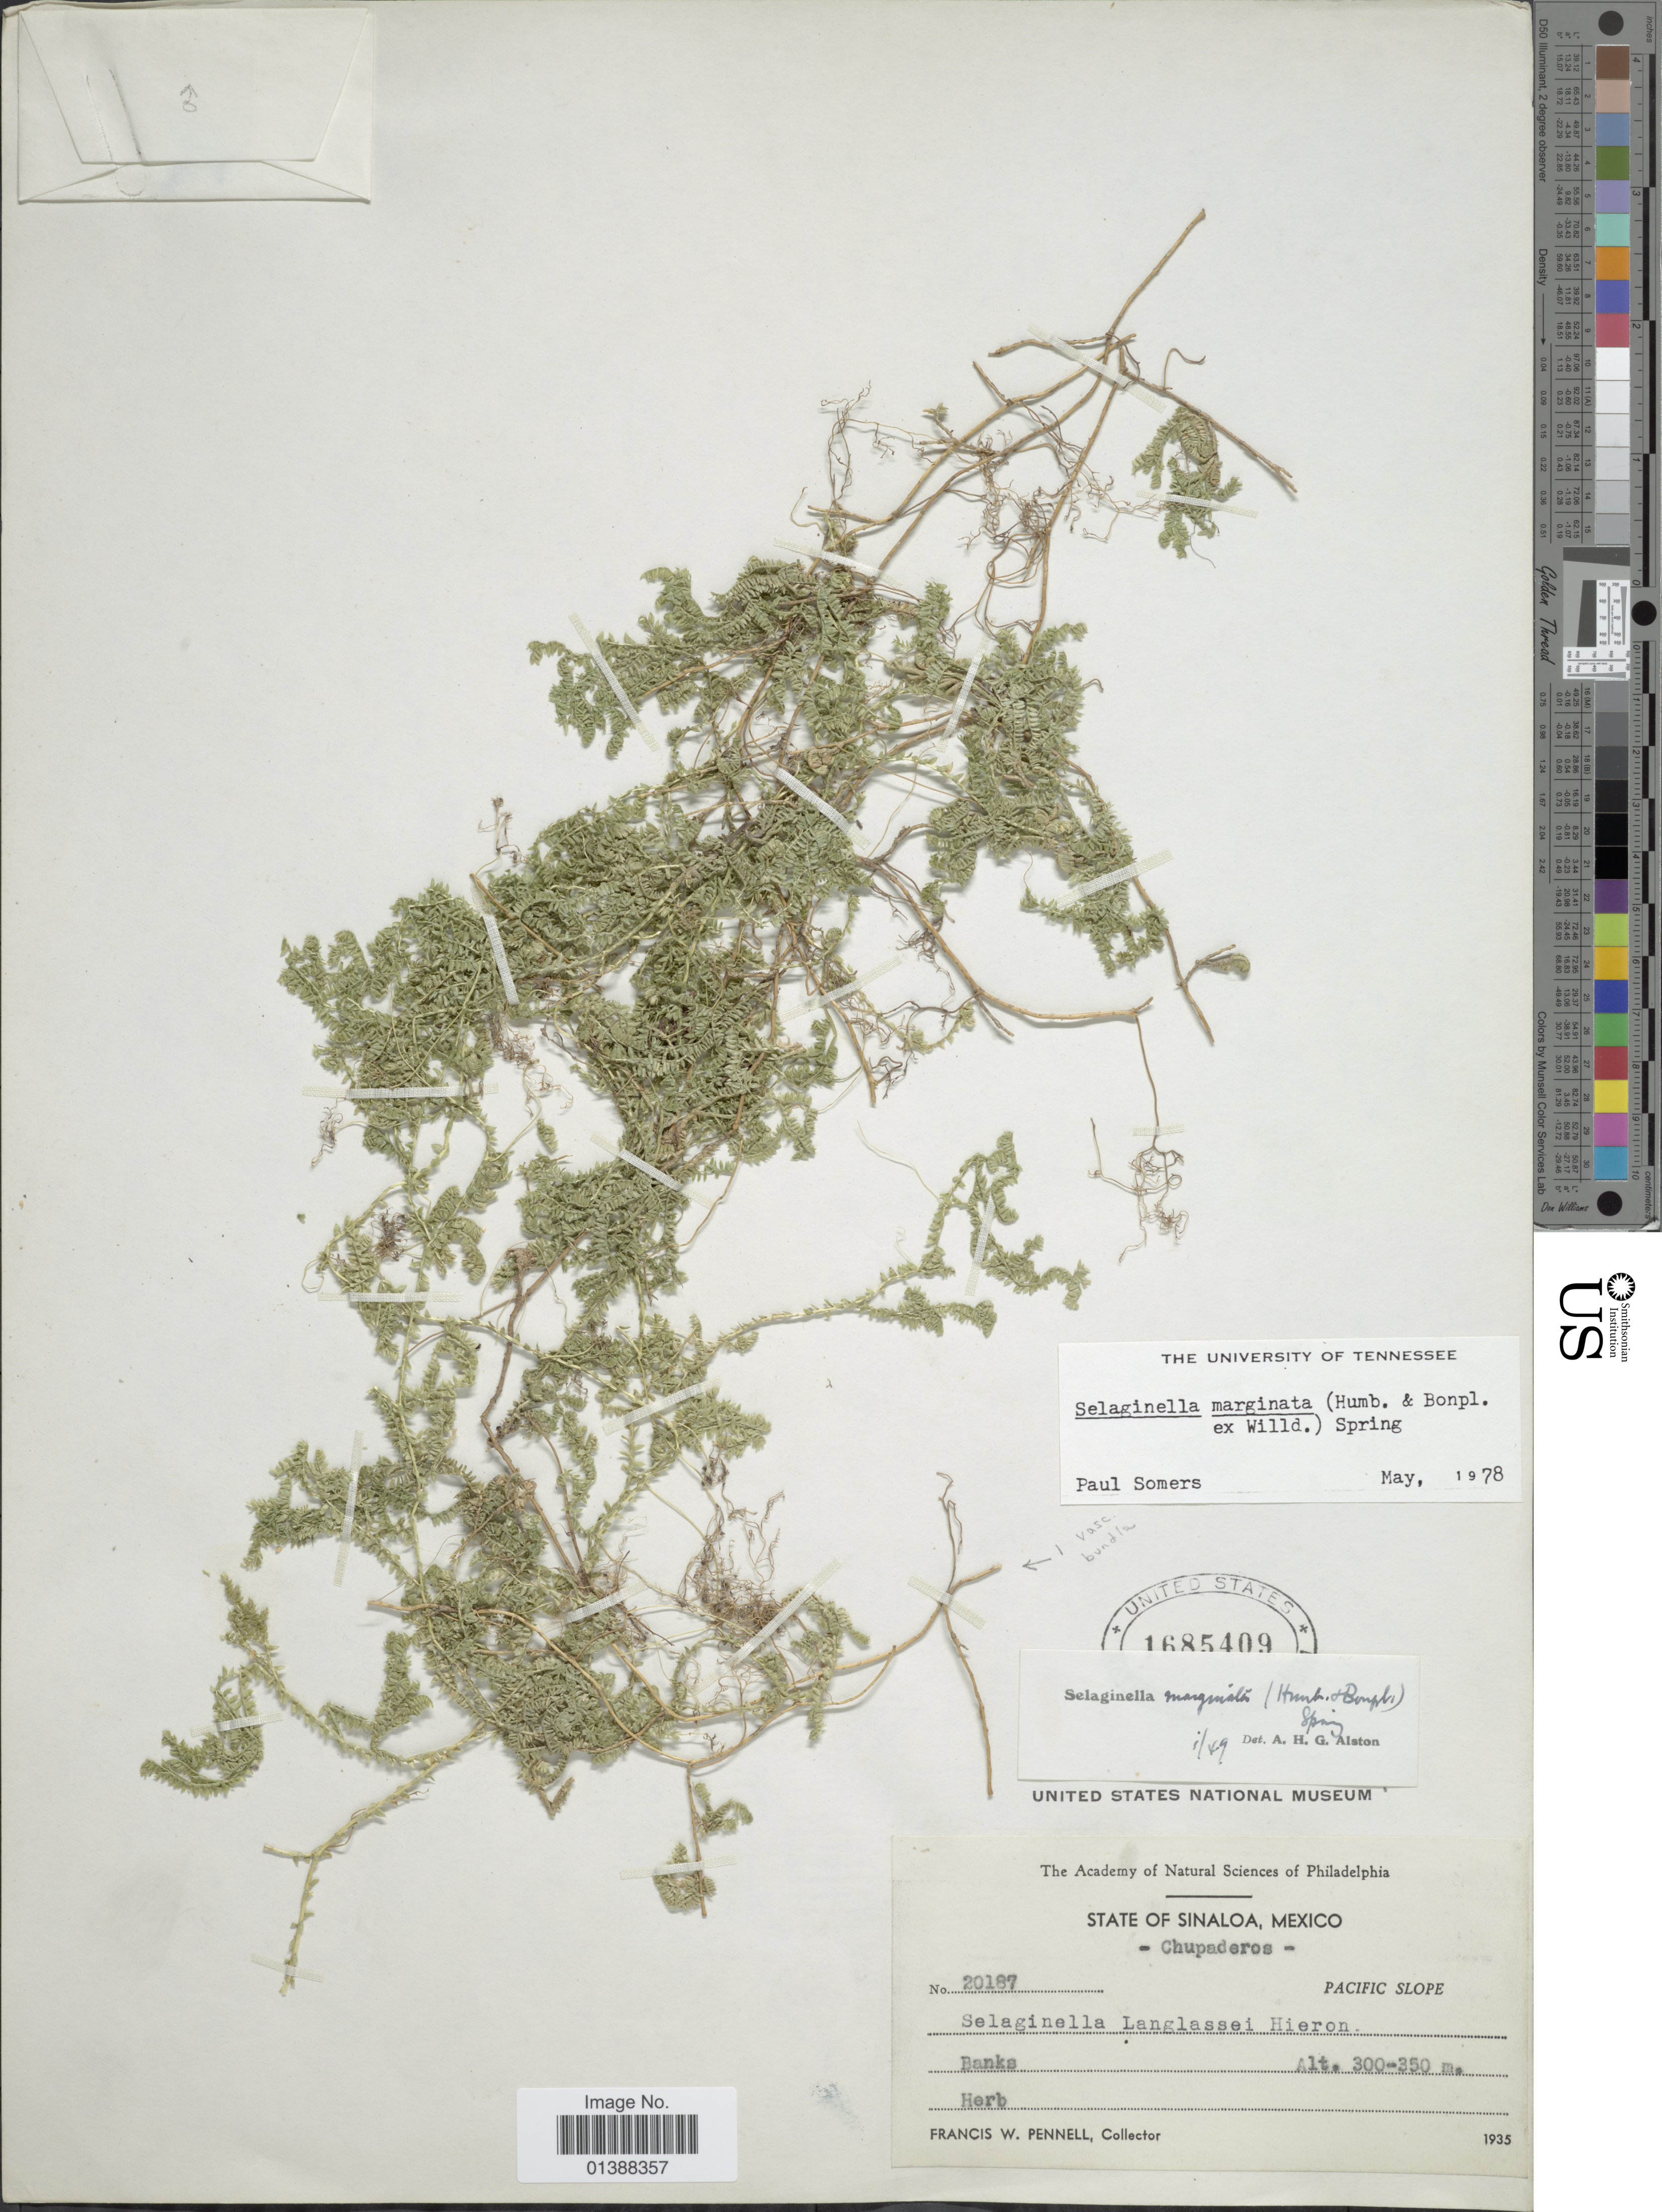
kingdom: Plantae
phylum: Tracheophyta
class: Lycopodiopsida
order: Selaginellales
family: Selaginellaceae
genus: Selaginella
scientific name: Selaginella marginata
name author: (Humb. & Bonpl.) Spring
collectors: F. W. Pennell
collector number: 20187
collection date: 1935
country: Mexico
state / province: Sinaloa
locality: Chupaderos, Pacific Slope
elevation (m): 300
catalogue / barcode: US 1685409